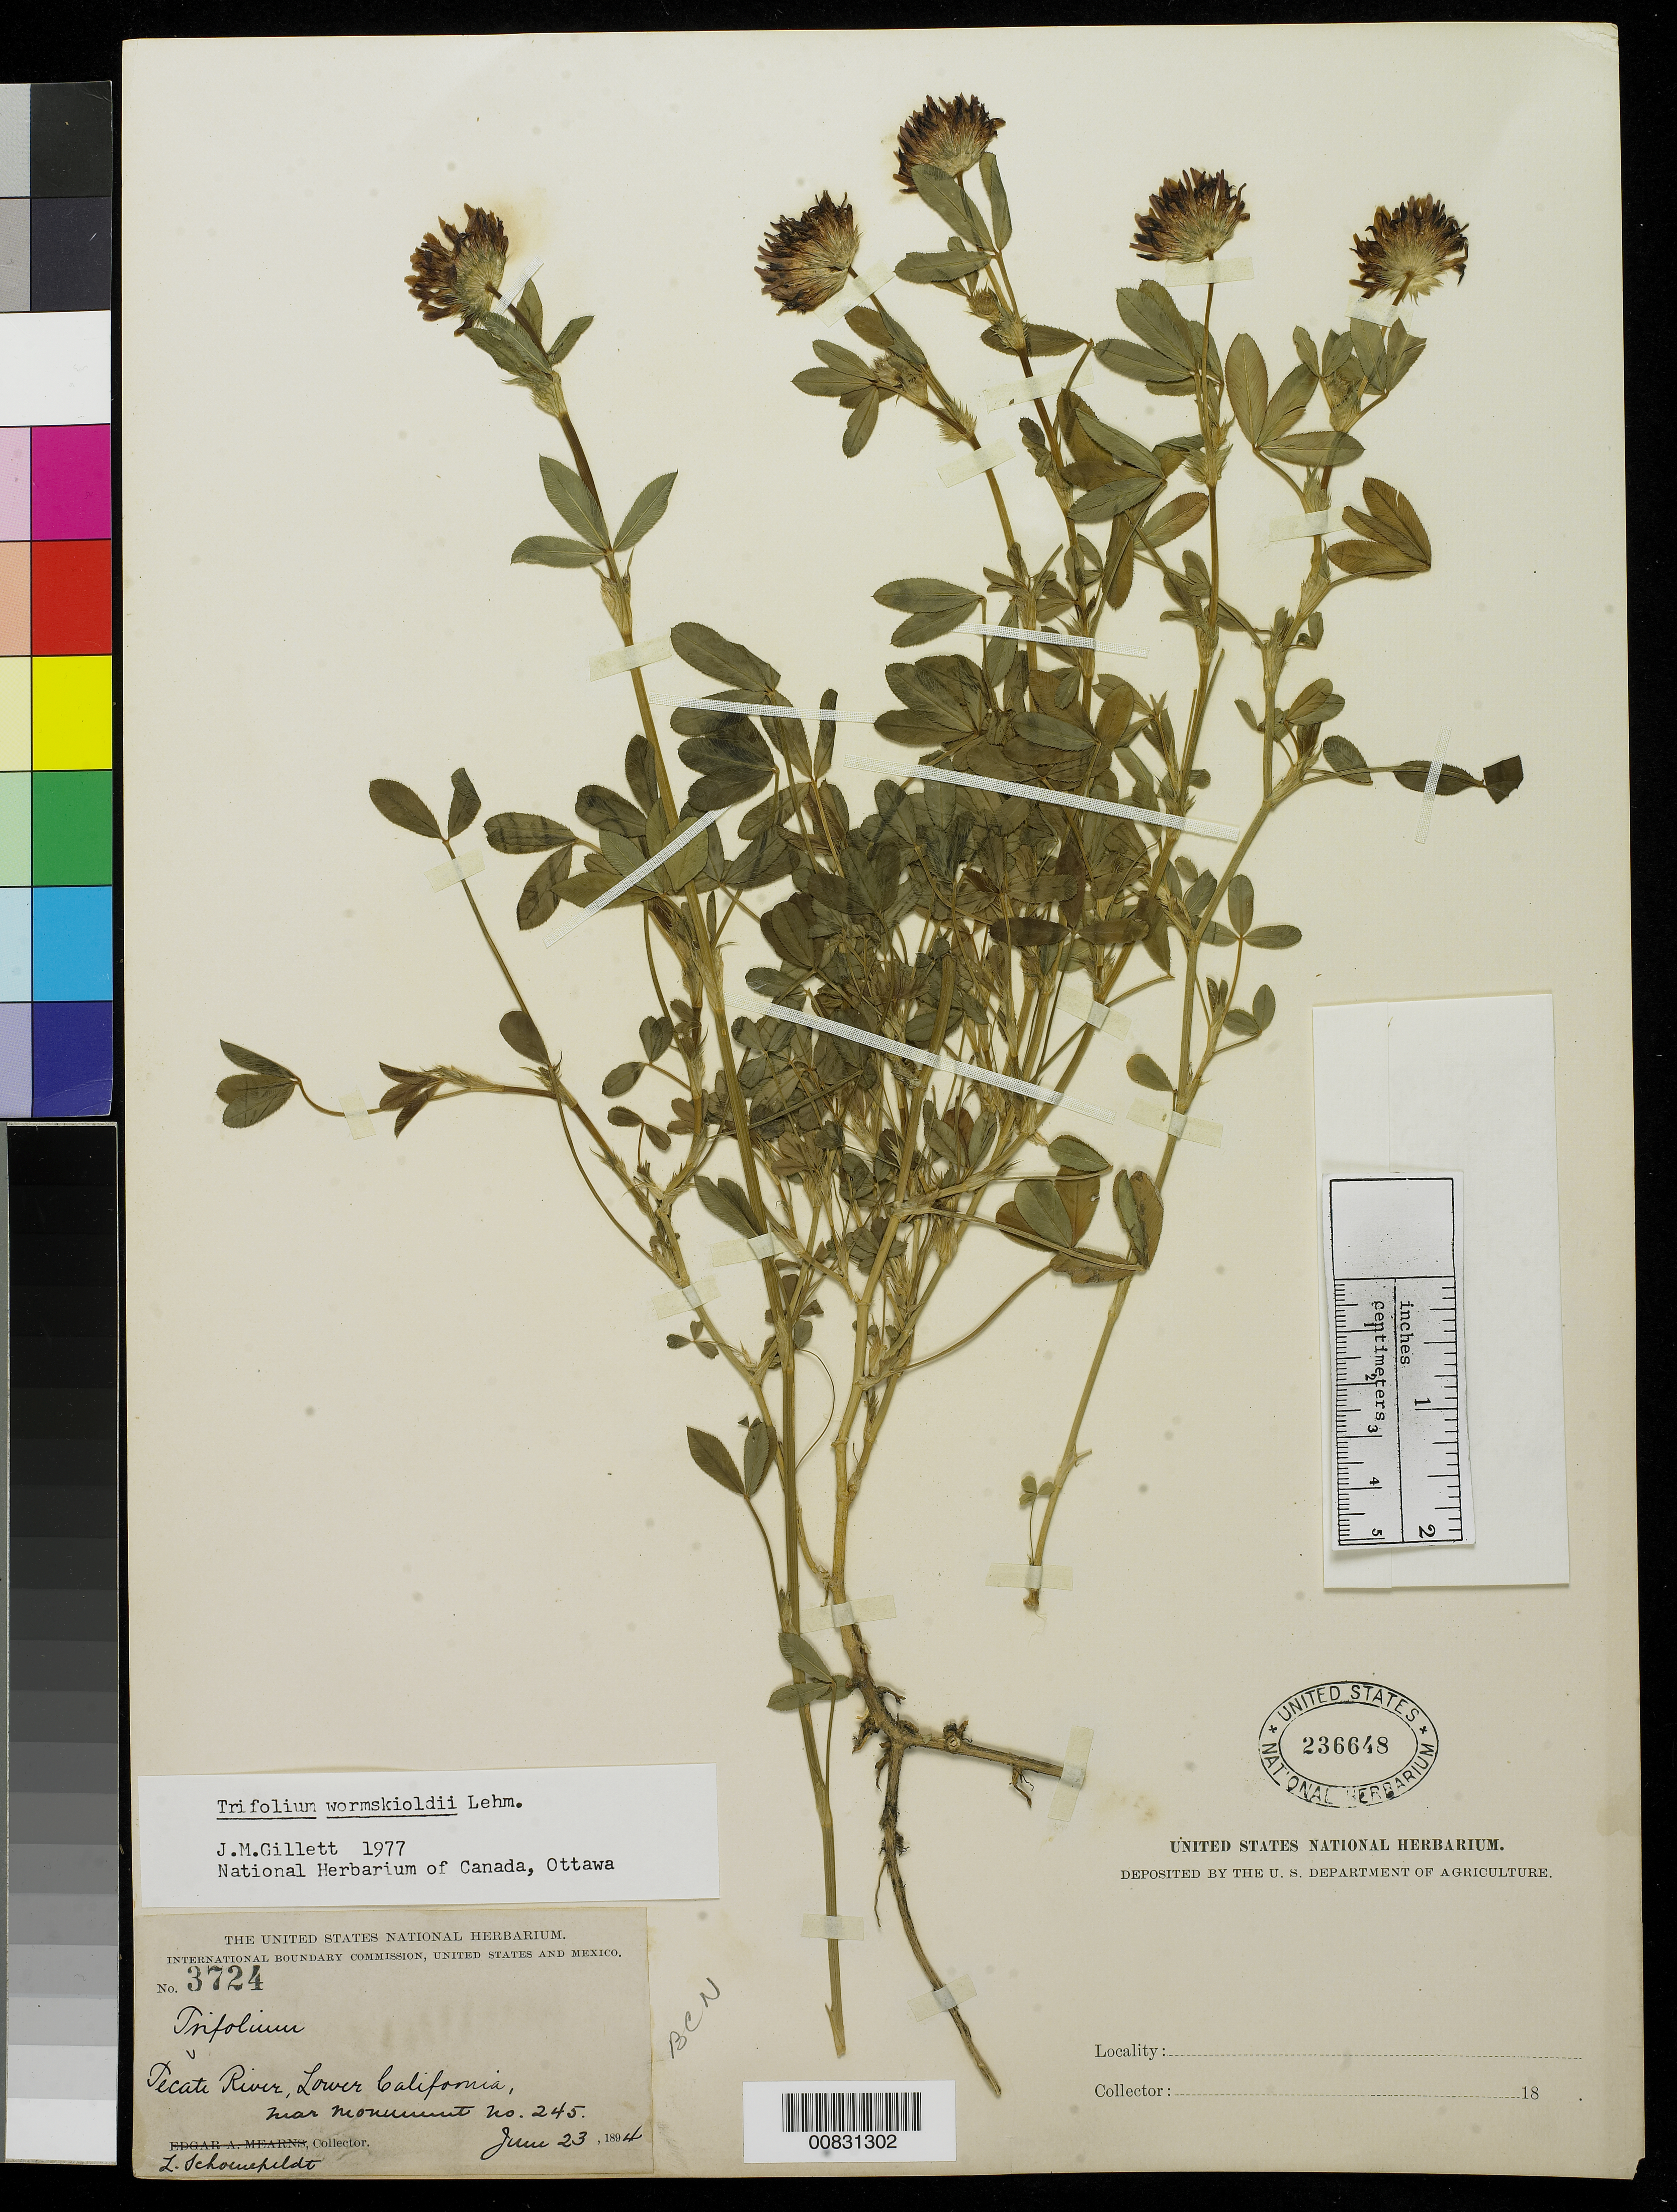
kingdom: Plantae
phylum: Tracheophyta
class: Magnoliopsida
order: Fabales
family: Fabaceae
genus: Trifolium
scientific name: Trifolium wormskioldii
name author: Lehm.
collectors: L. Schoenfeldt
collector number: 3724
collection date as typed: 23 Jun 1894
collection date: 1894-06-23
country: Mexico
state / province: Baja California Norte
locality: Tecate River, Baja California. Near monument 245.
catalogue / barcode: US 236648